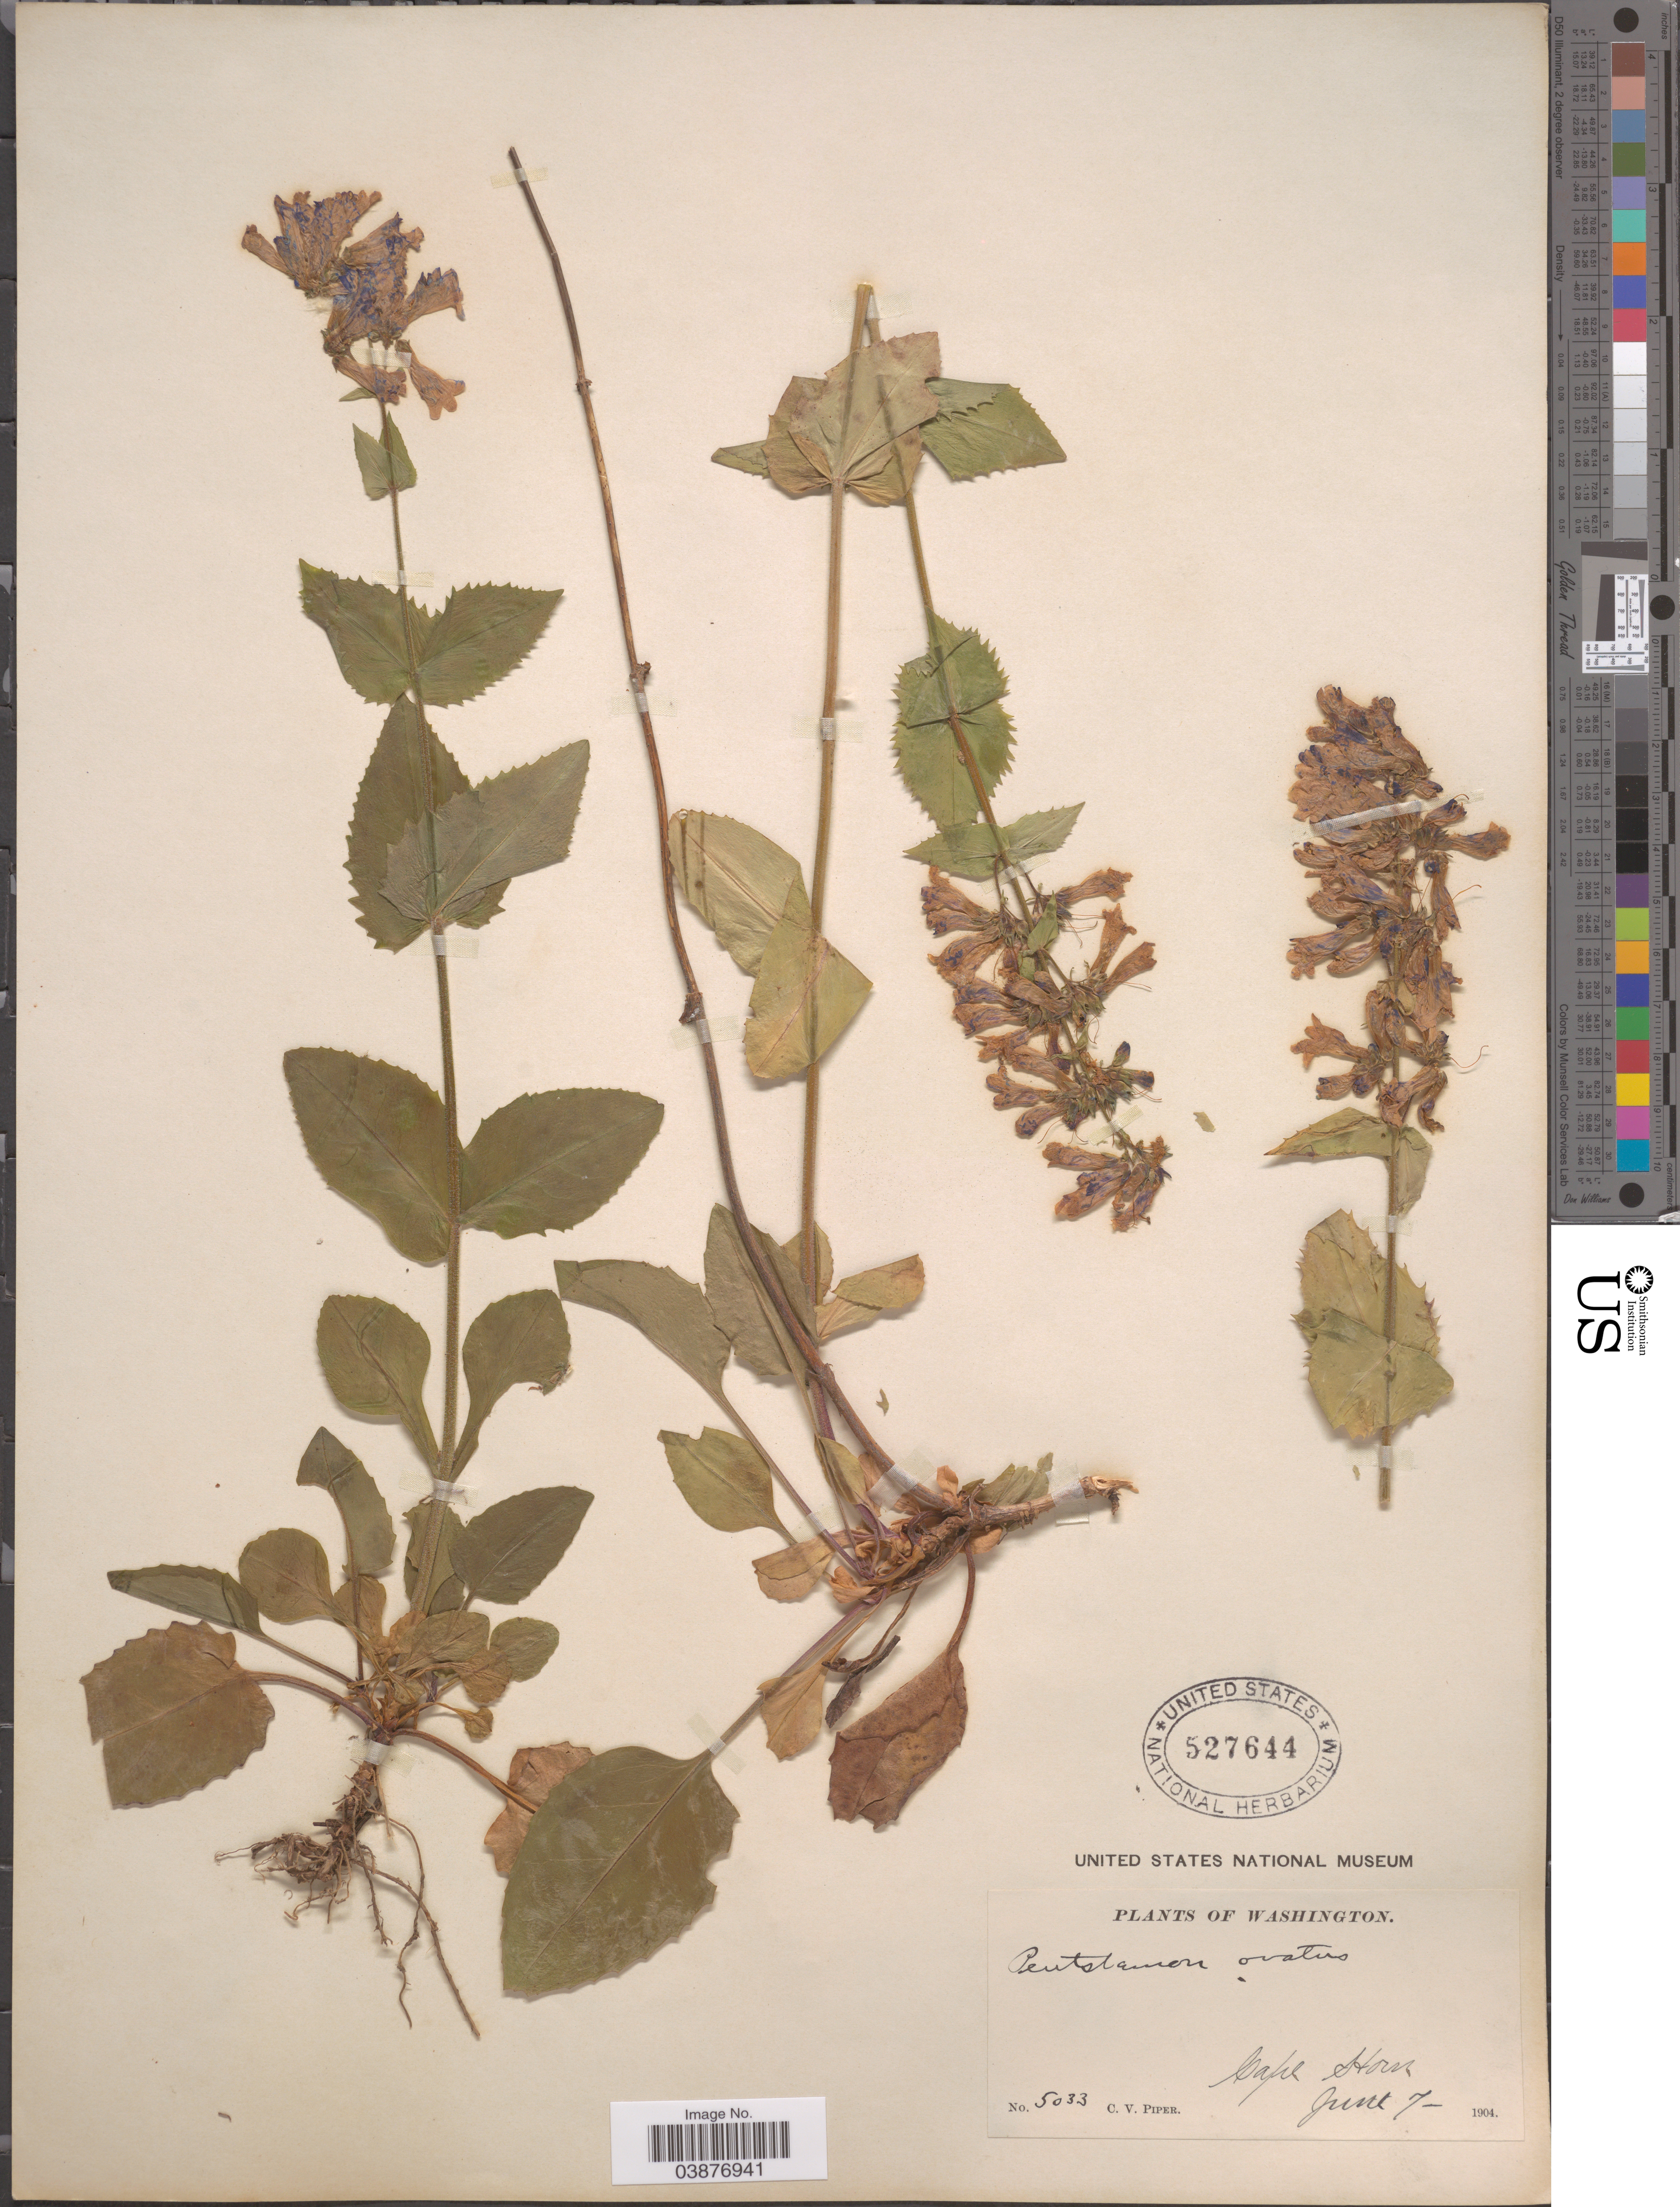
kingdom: Plantae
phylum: Tracheophyta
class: Magnoliopsida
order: Lamiales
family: Plantaginaceae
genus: Penstemon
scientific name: Penstemon ovatus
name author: Douglas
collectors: C. V. Piper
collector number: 5033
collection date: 1904-06-07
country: United States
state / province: Washington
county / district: Skamania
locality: Cape Horn.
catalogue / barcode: US 527644